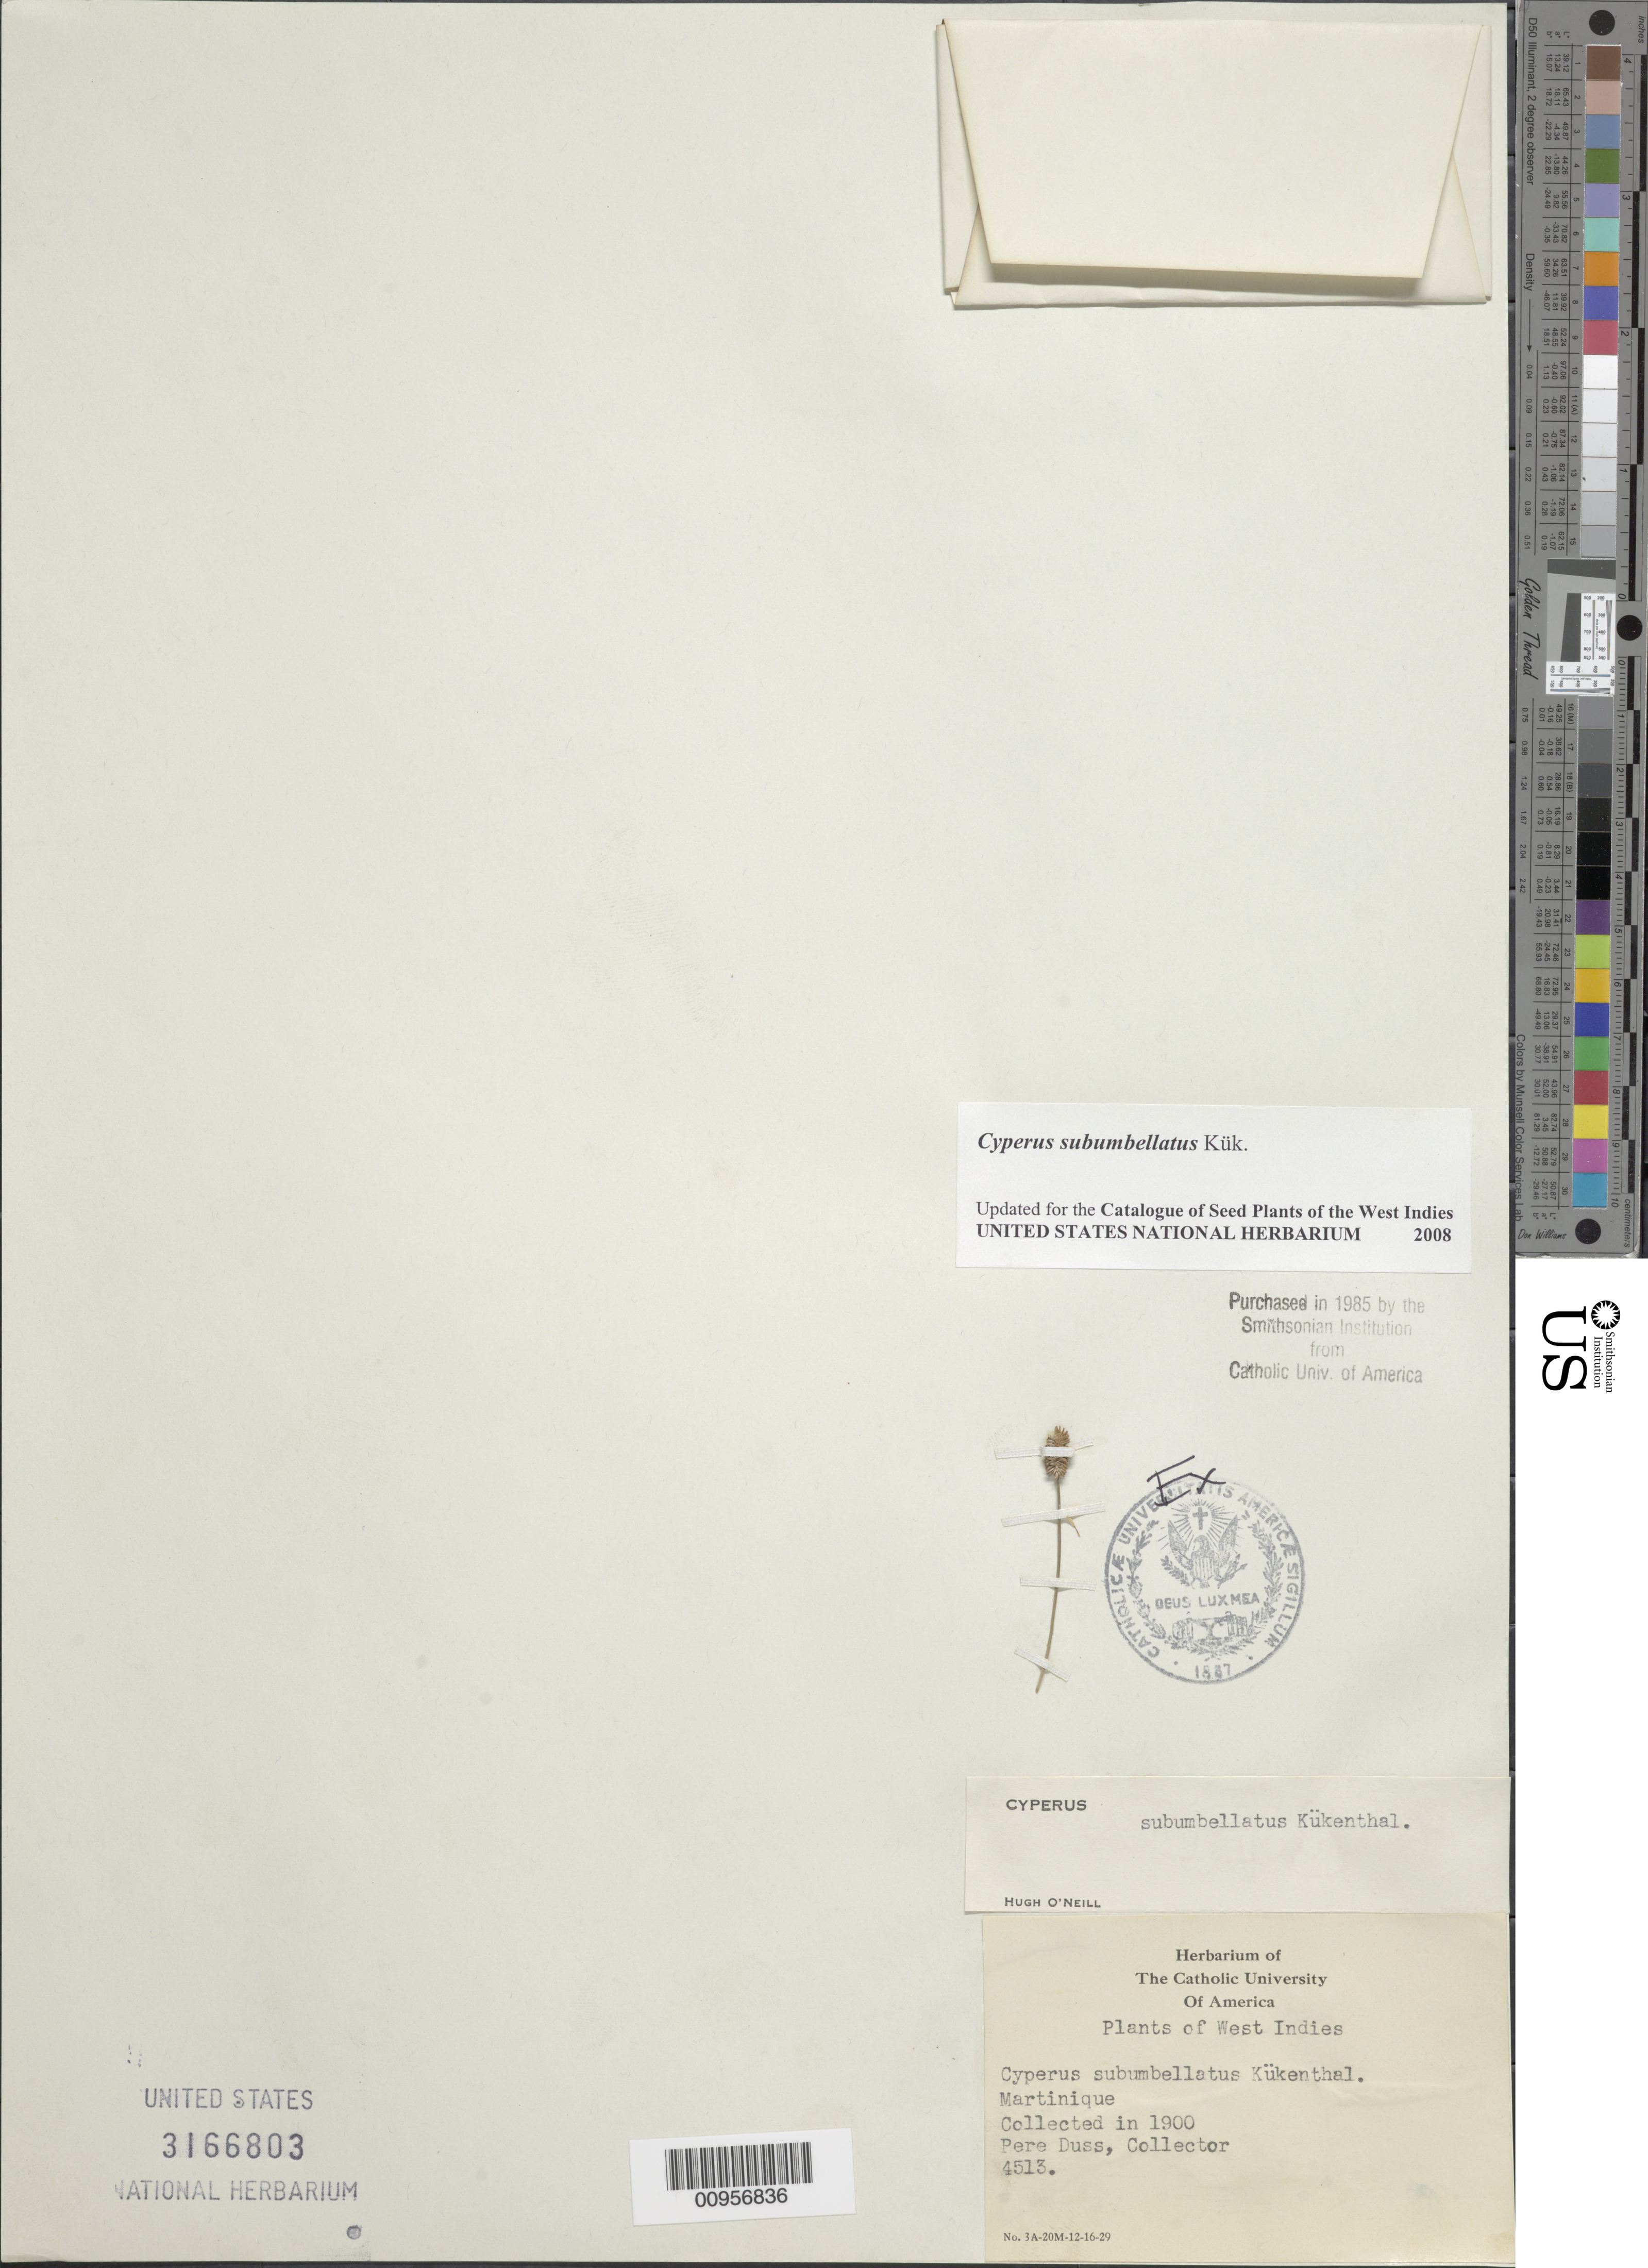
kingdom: Plantae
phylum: Tracheophyta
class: Liliopsida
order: Poales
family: Cyperaceae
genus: Cyperus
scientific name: Cyperus subumbellatus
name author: Kük.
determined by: Strong, M. T., (US), Smithsonian Institution - National Museum of Natural History (UNITED STATES)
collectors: Père Duss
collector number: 4513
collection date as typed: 1900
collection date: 1900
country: Martinique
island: Martinique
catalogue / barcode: US 3166803